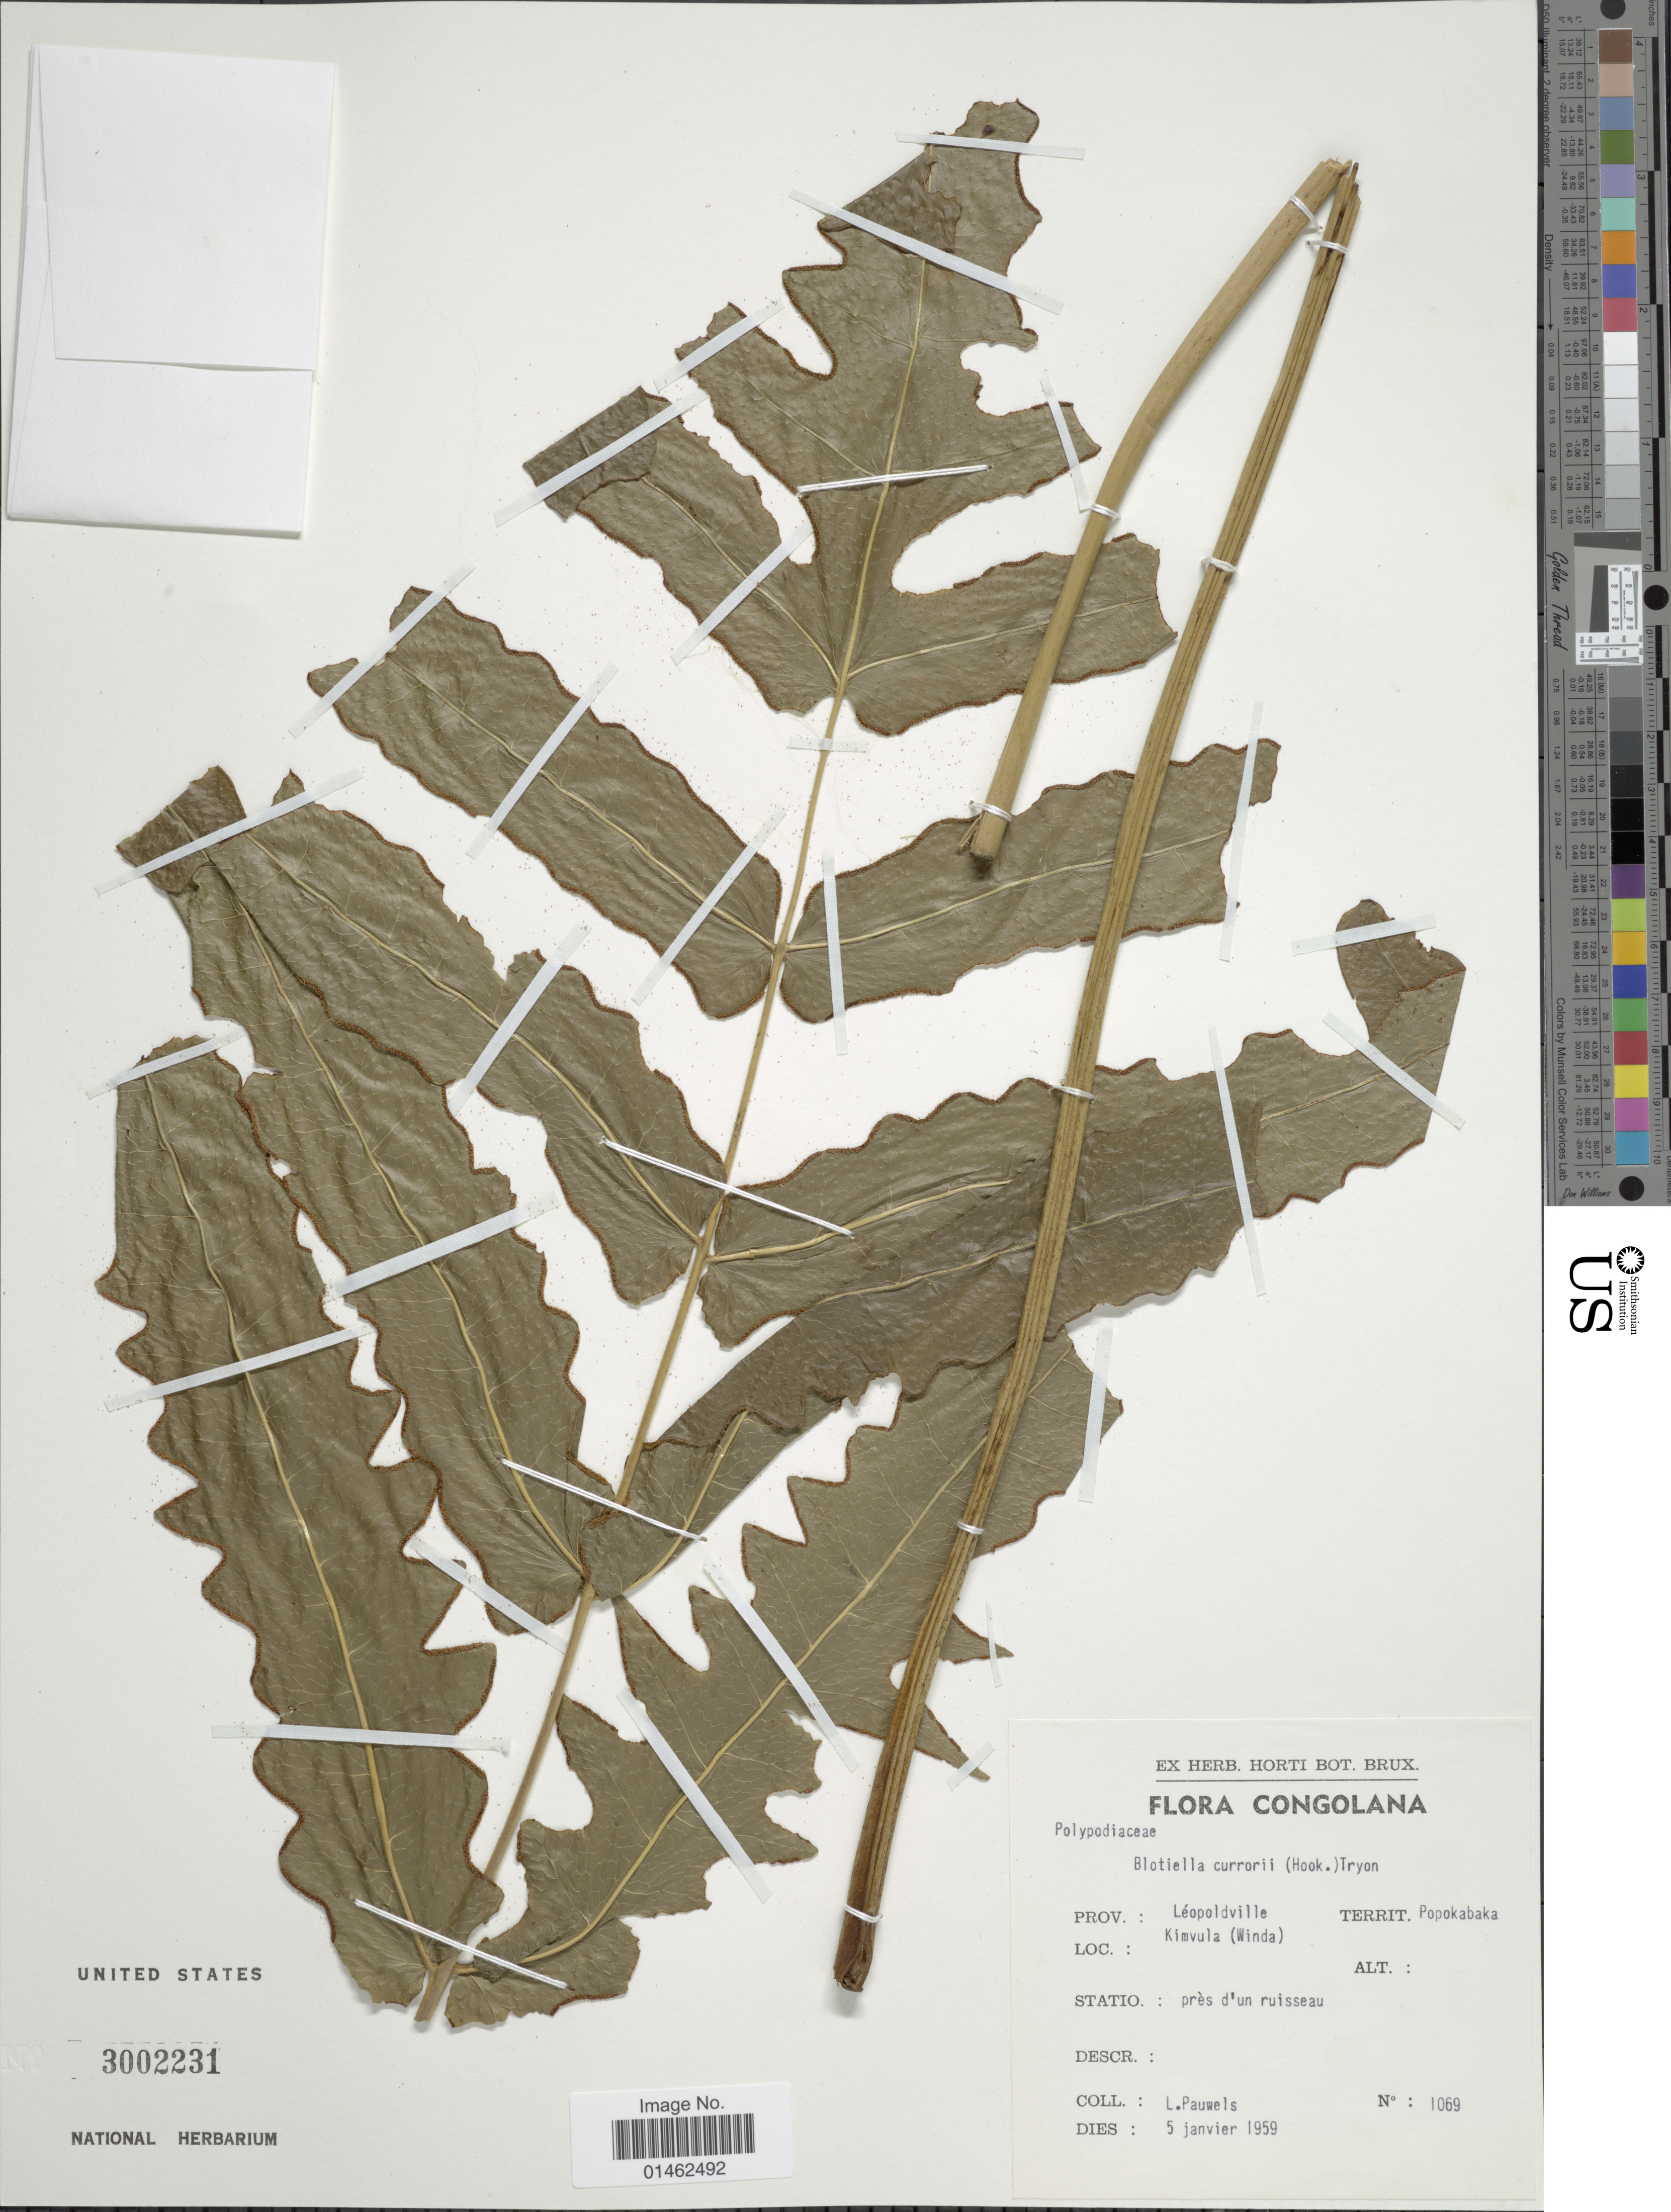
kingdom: Plantae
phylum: Tracheophyta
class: Polypodiopsida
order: Polypodiales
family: Dennstaedtiaceae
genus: Blotiella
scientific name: Blotiella currorii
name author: Hook.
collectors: L. Pauwels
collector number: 1069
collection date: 1959-01-05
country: Congo, Democratic Republic of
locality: Prov. Léopoldville, Territ Popokabaka, Kimvula (Winda)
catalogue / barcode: US 3002231